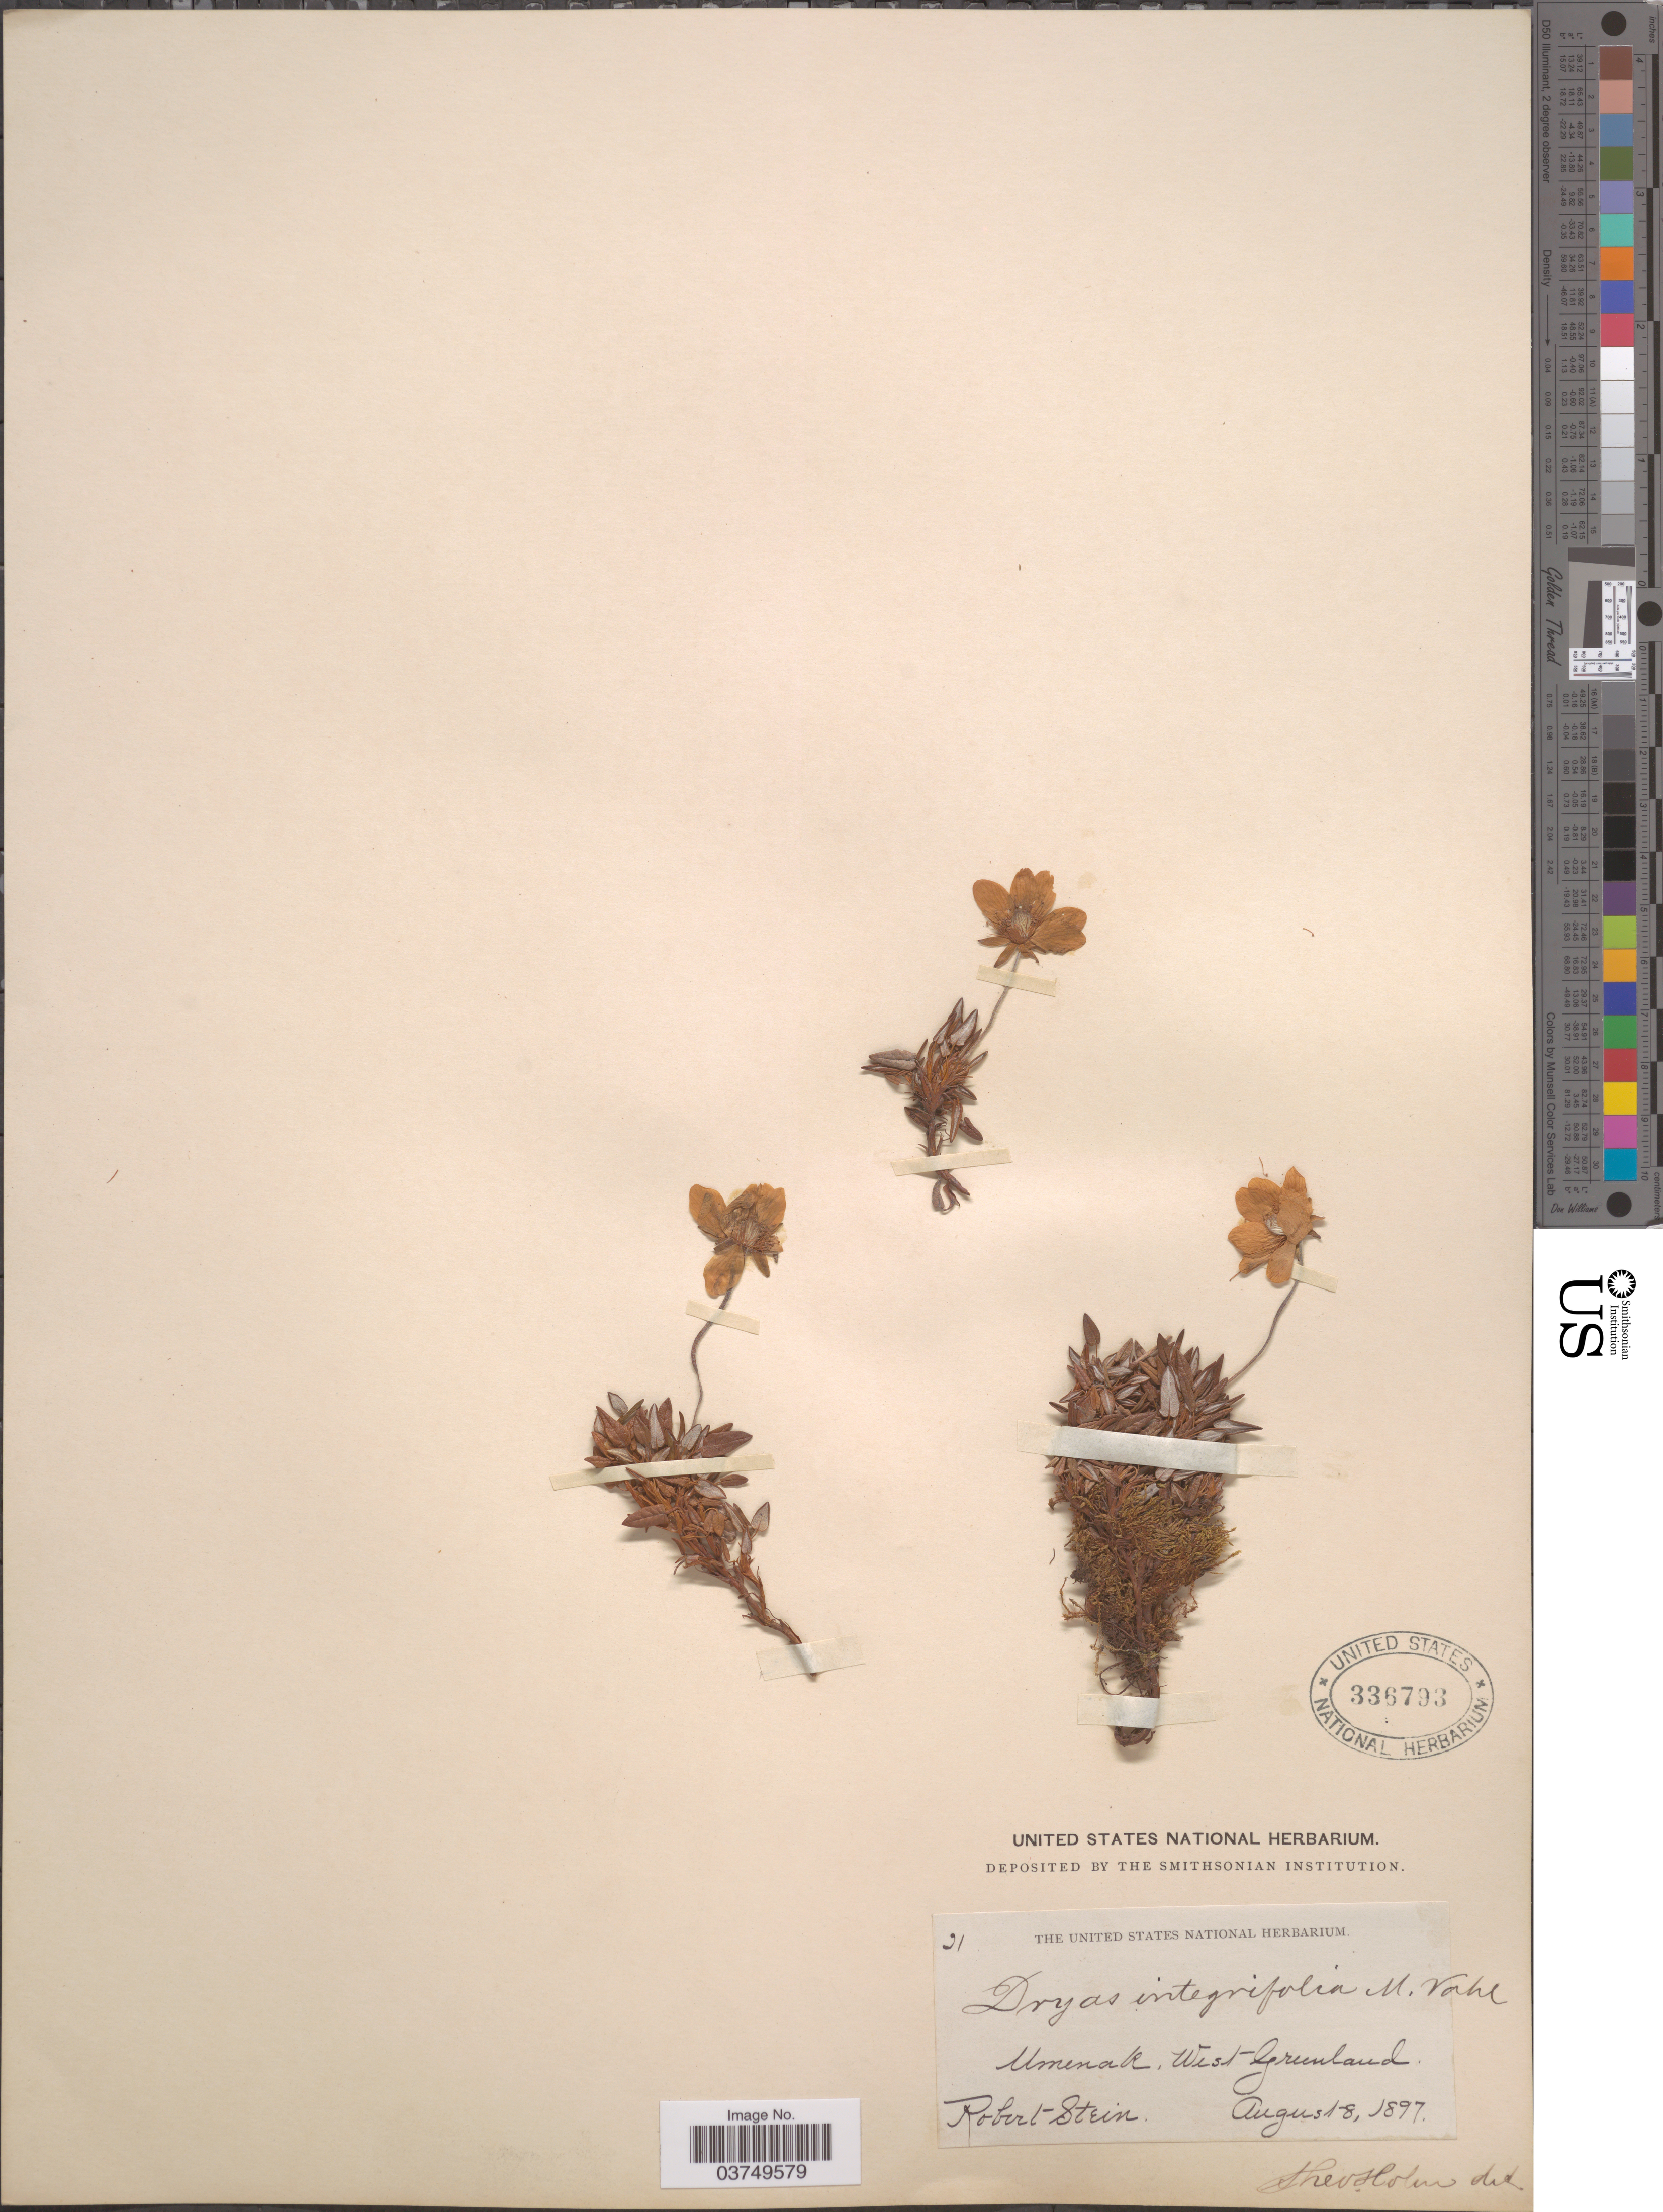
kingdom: Plantae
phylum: Tracheophyta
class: Magnoliopsida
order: Rosales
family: Rosaceae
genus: Dryas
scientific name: Dryas integrifolia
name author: Vahl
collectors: R. Stein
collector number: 21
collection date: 1897-08-08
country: Greenland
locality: Umenak, West-Greenland.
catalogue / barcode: US 336793